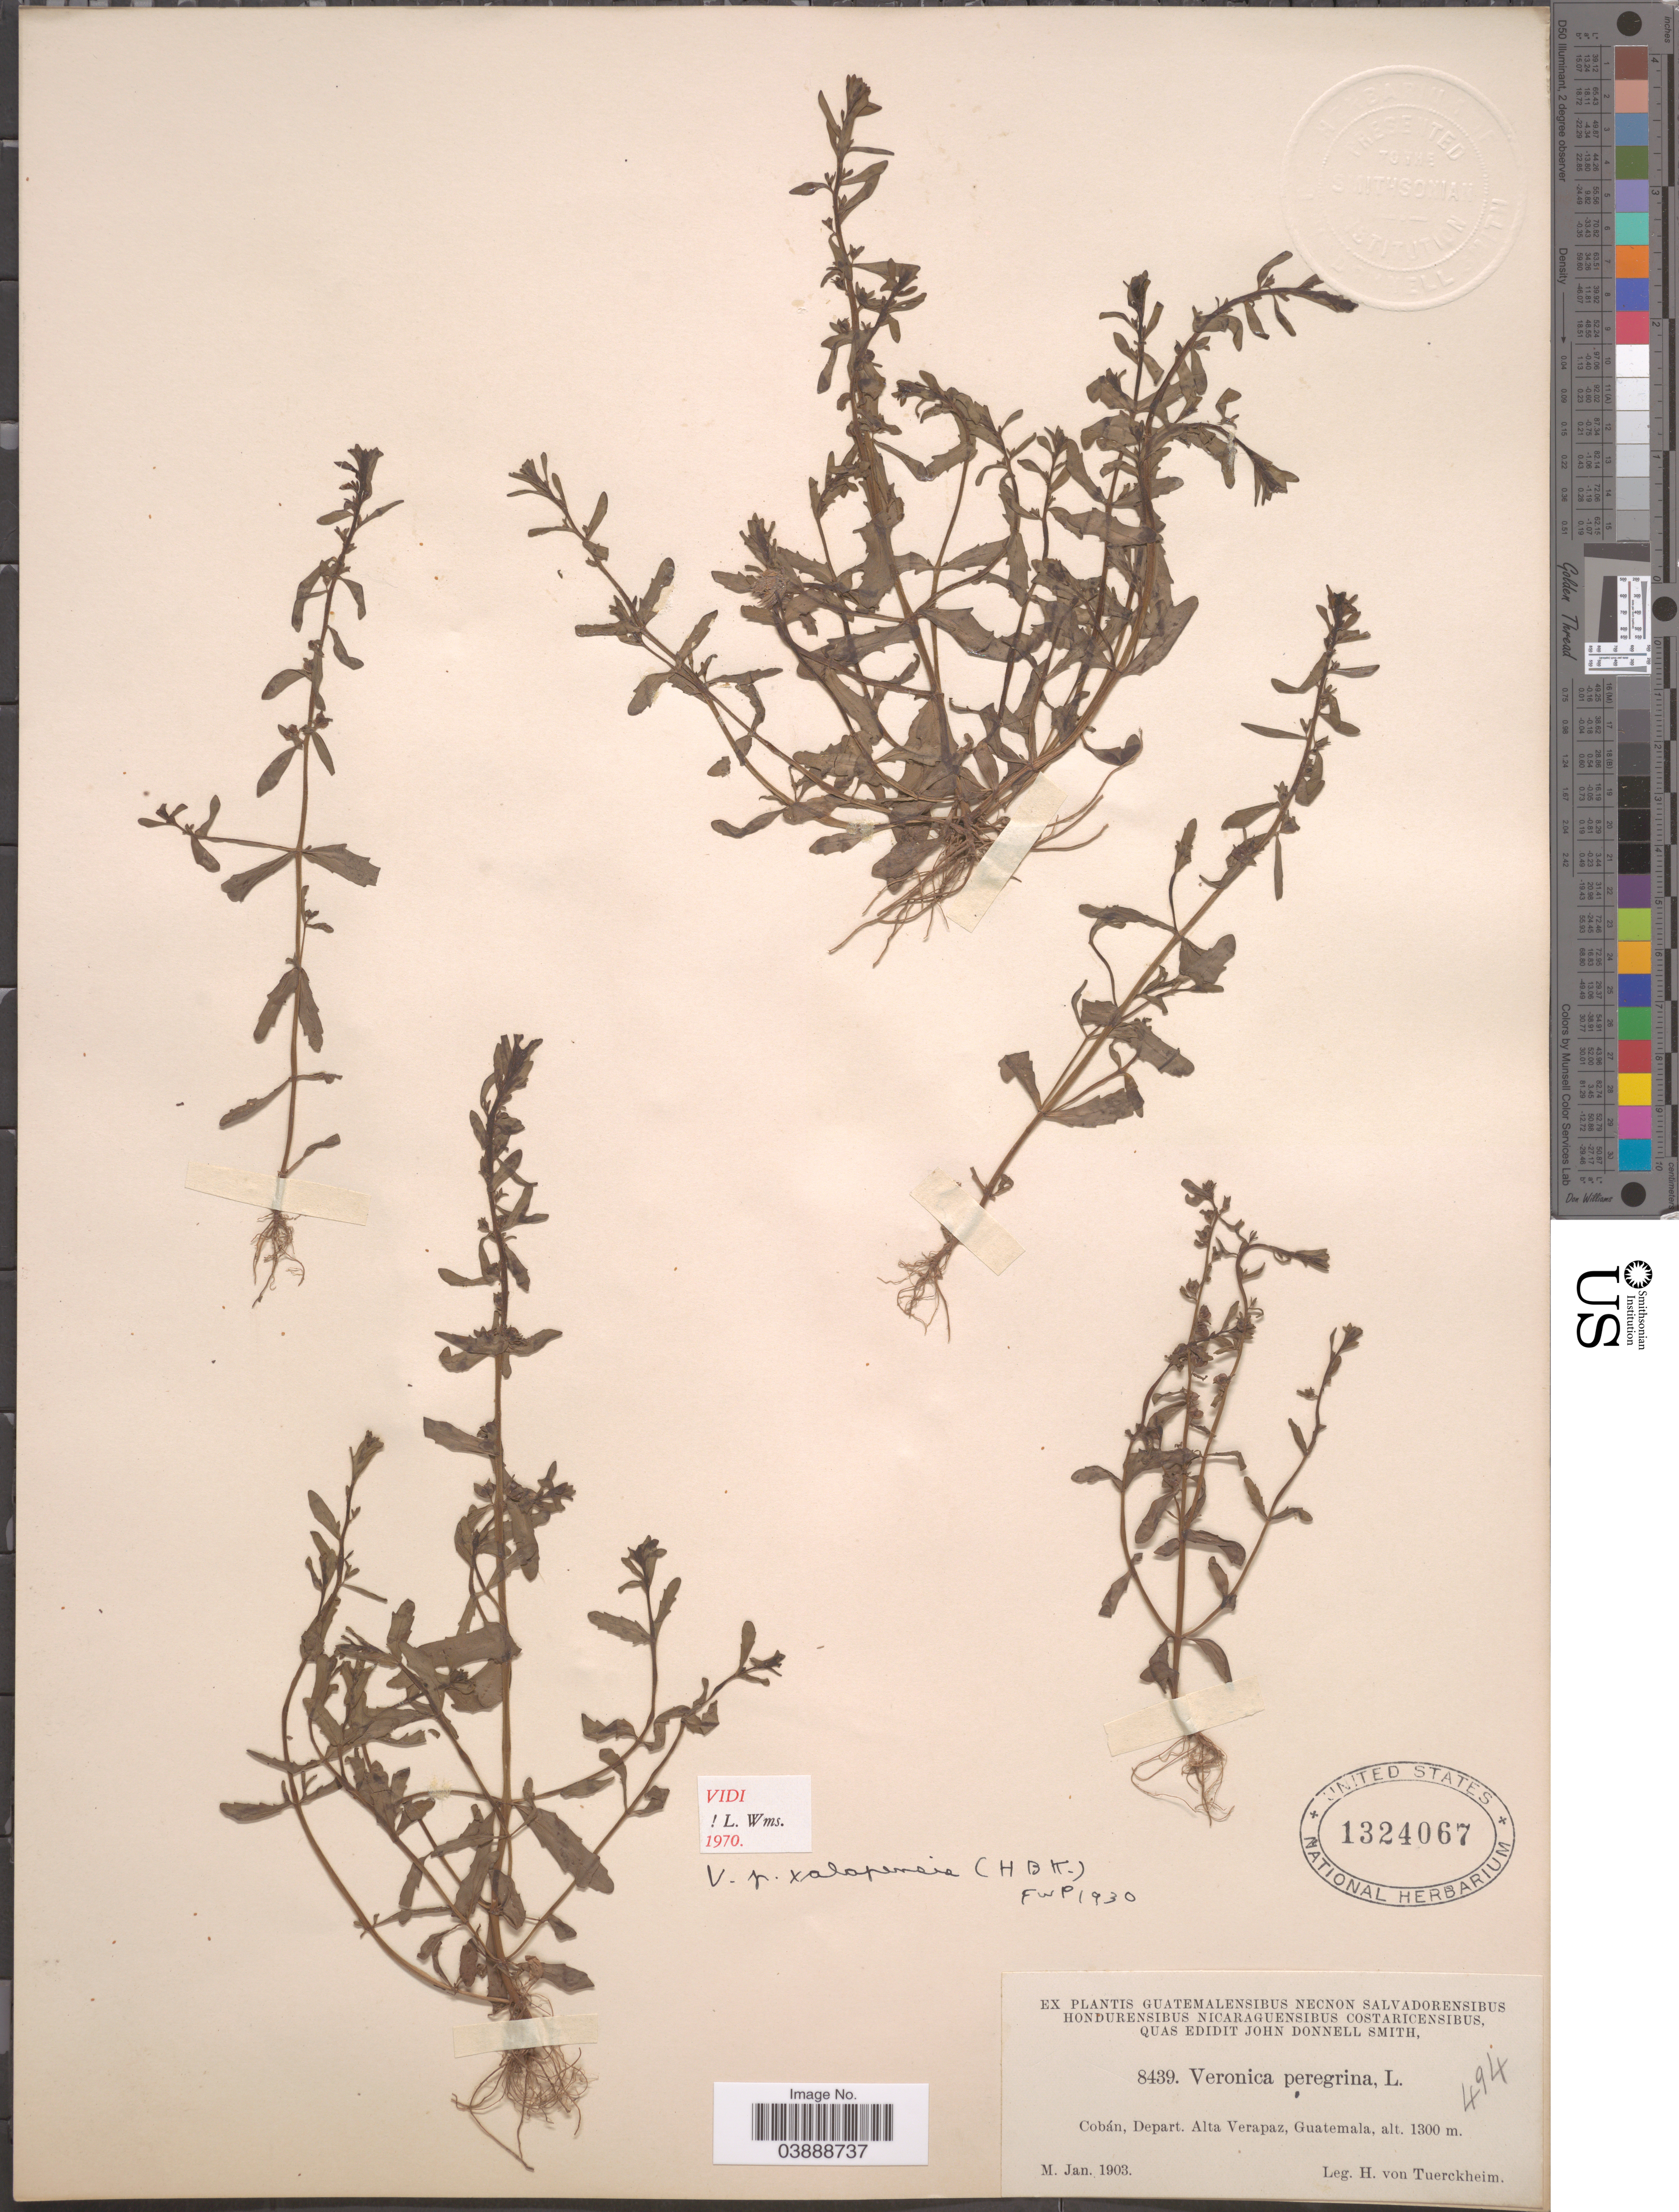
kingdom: Plantae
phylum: Tracheophyta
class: Magnoliopsida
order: Lamiales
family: Plantaginaceae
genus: Veronica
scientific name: Veronica peregrina subsp. xalapensis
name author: (Kunth) Pennell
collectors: H. von Türckheim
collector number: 8439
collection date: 1903-01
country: Guatemala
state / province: Alta Verapaz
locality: Cobán, Depart. Alta Verapaz.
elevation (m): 1300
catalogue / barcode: US 1324067